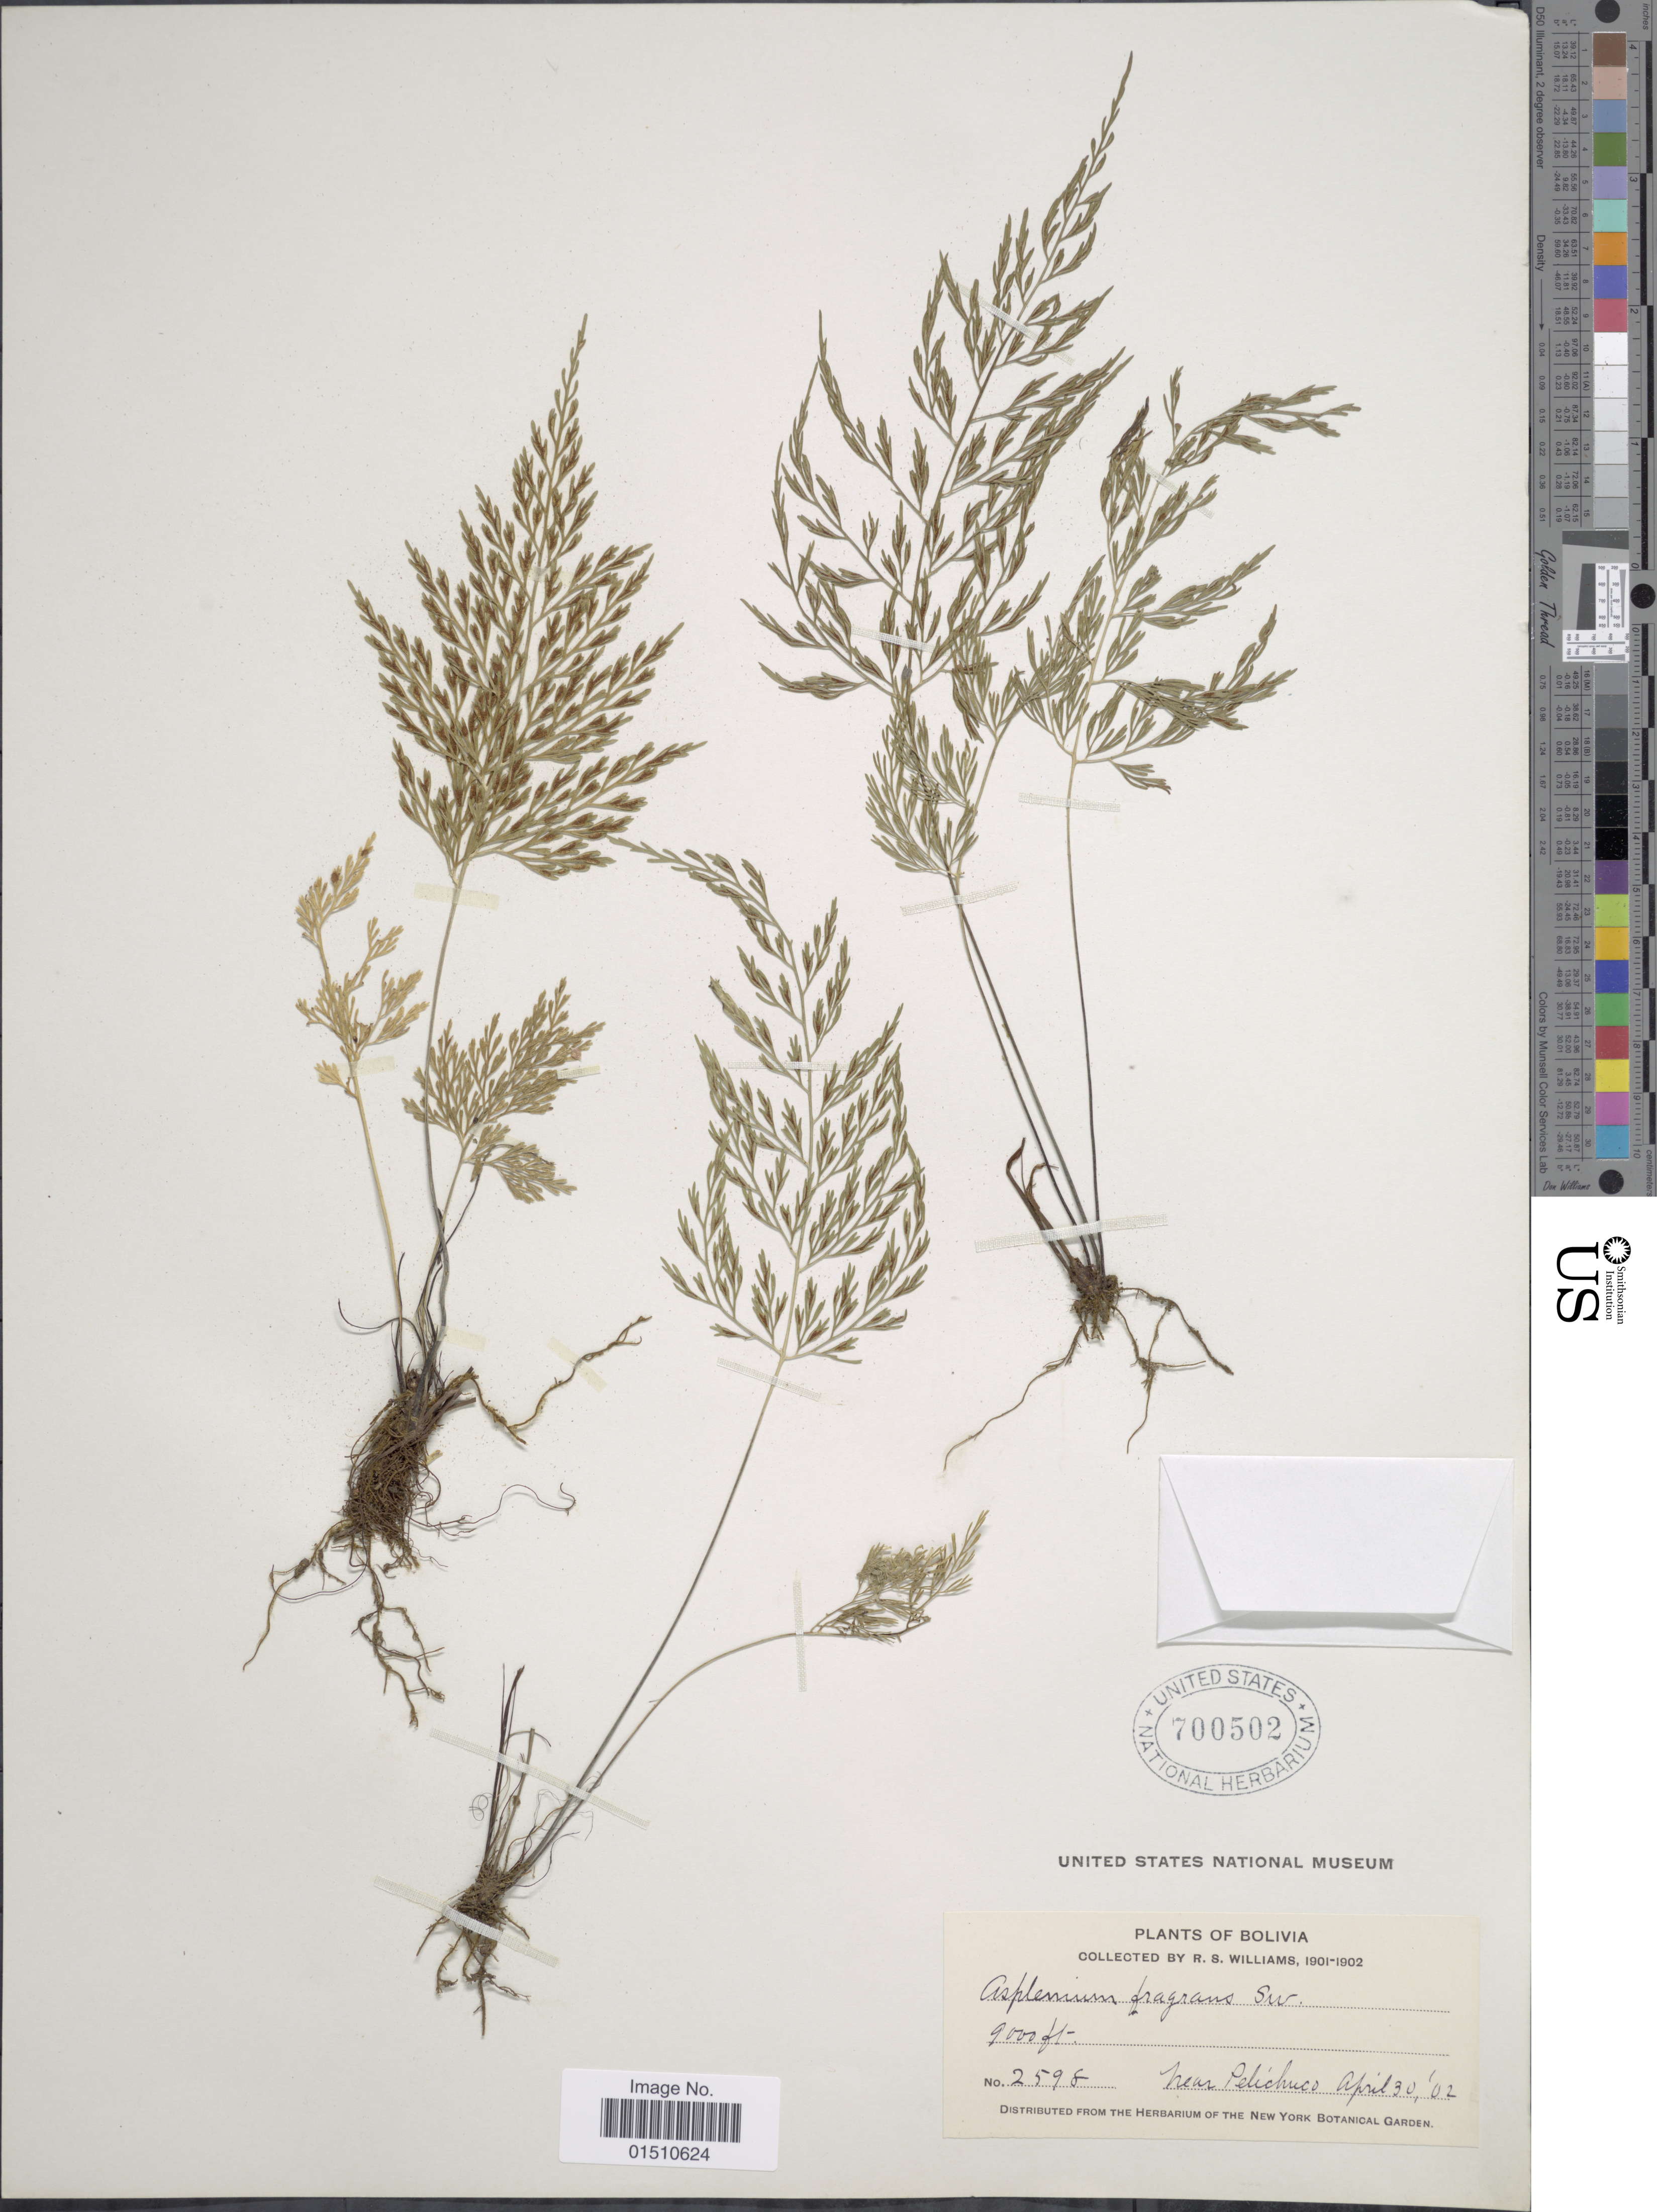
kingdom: Plantae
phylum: Tracheophyta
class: Polypodiopsida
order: Polypodiales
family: Aspleniaceae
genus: Asplenium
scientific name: Asplenium cuspidatum var. foeniculaceum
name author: (Kunth) C.V. Morton & Lellinger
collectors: R. S. Williams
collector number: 2598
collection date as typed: April 30, '02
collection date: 1902-04-30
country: Bolivia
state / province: La Paz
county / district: Franz Tamayo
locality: Near Pelechuco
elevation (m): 2743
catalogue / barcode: US 700502